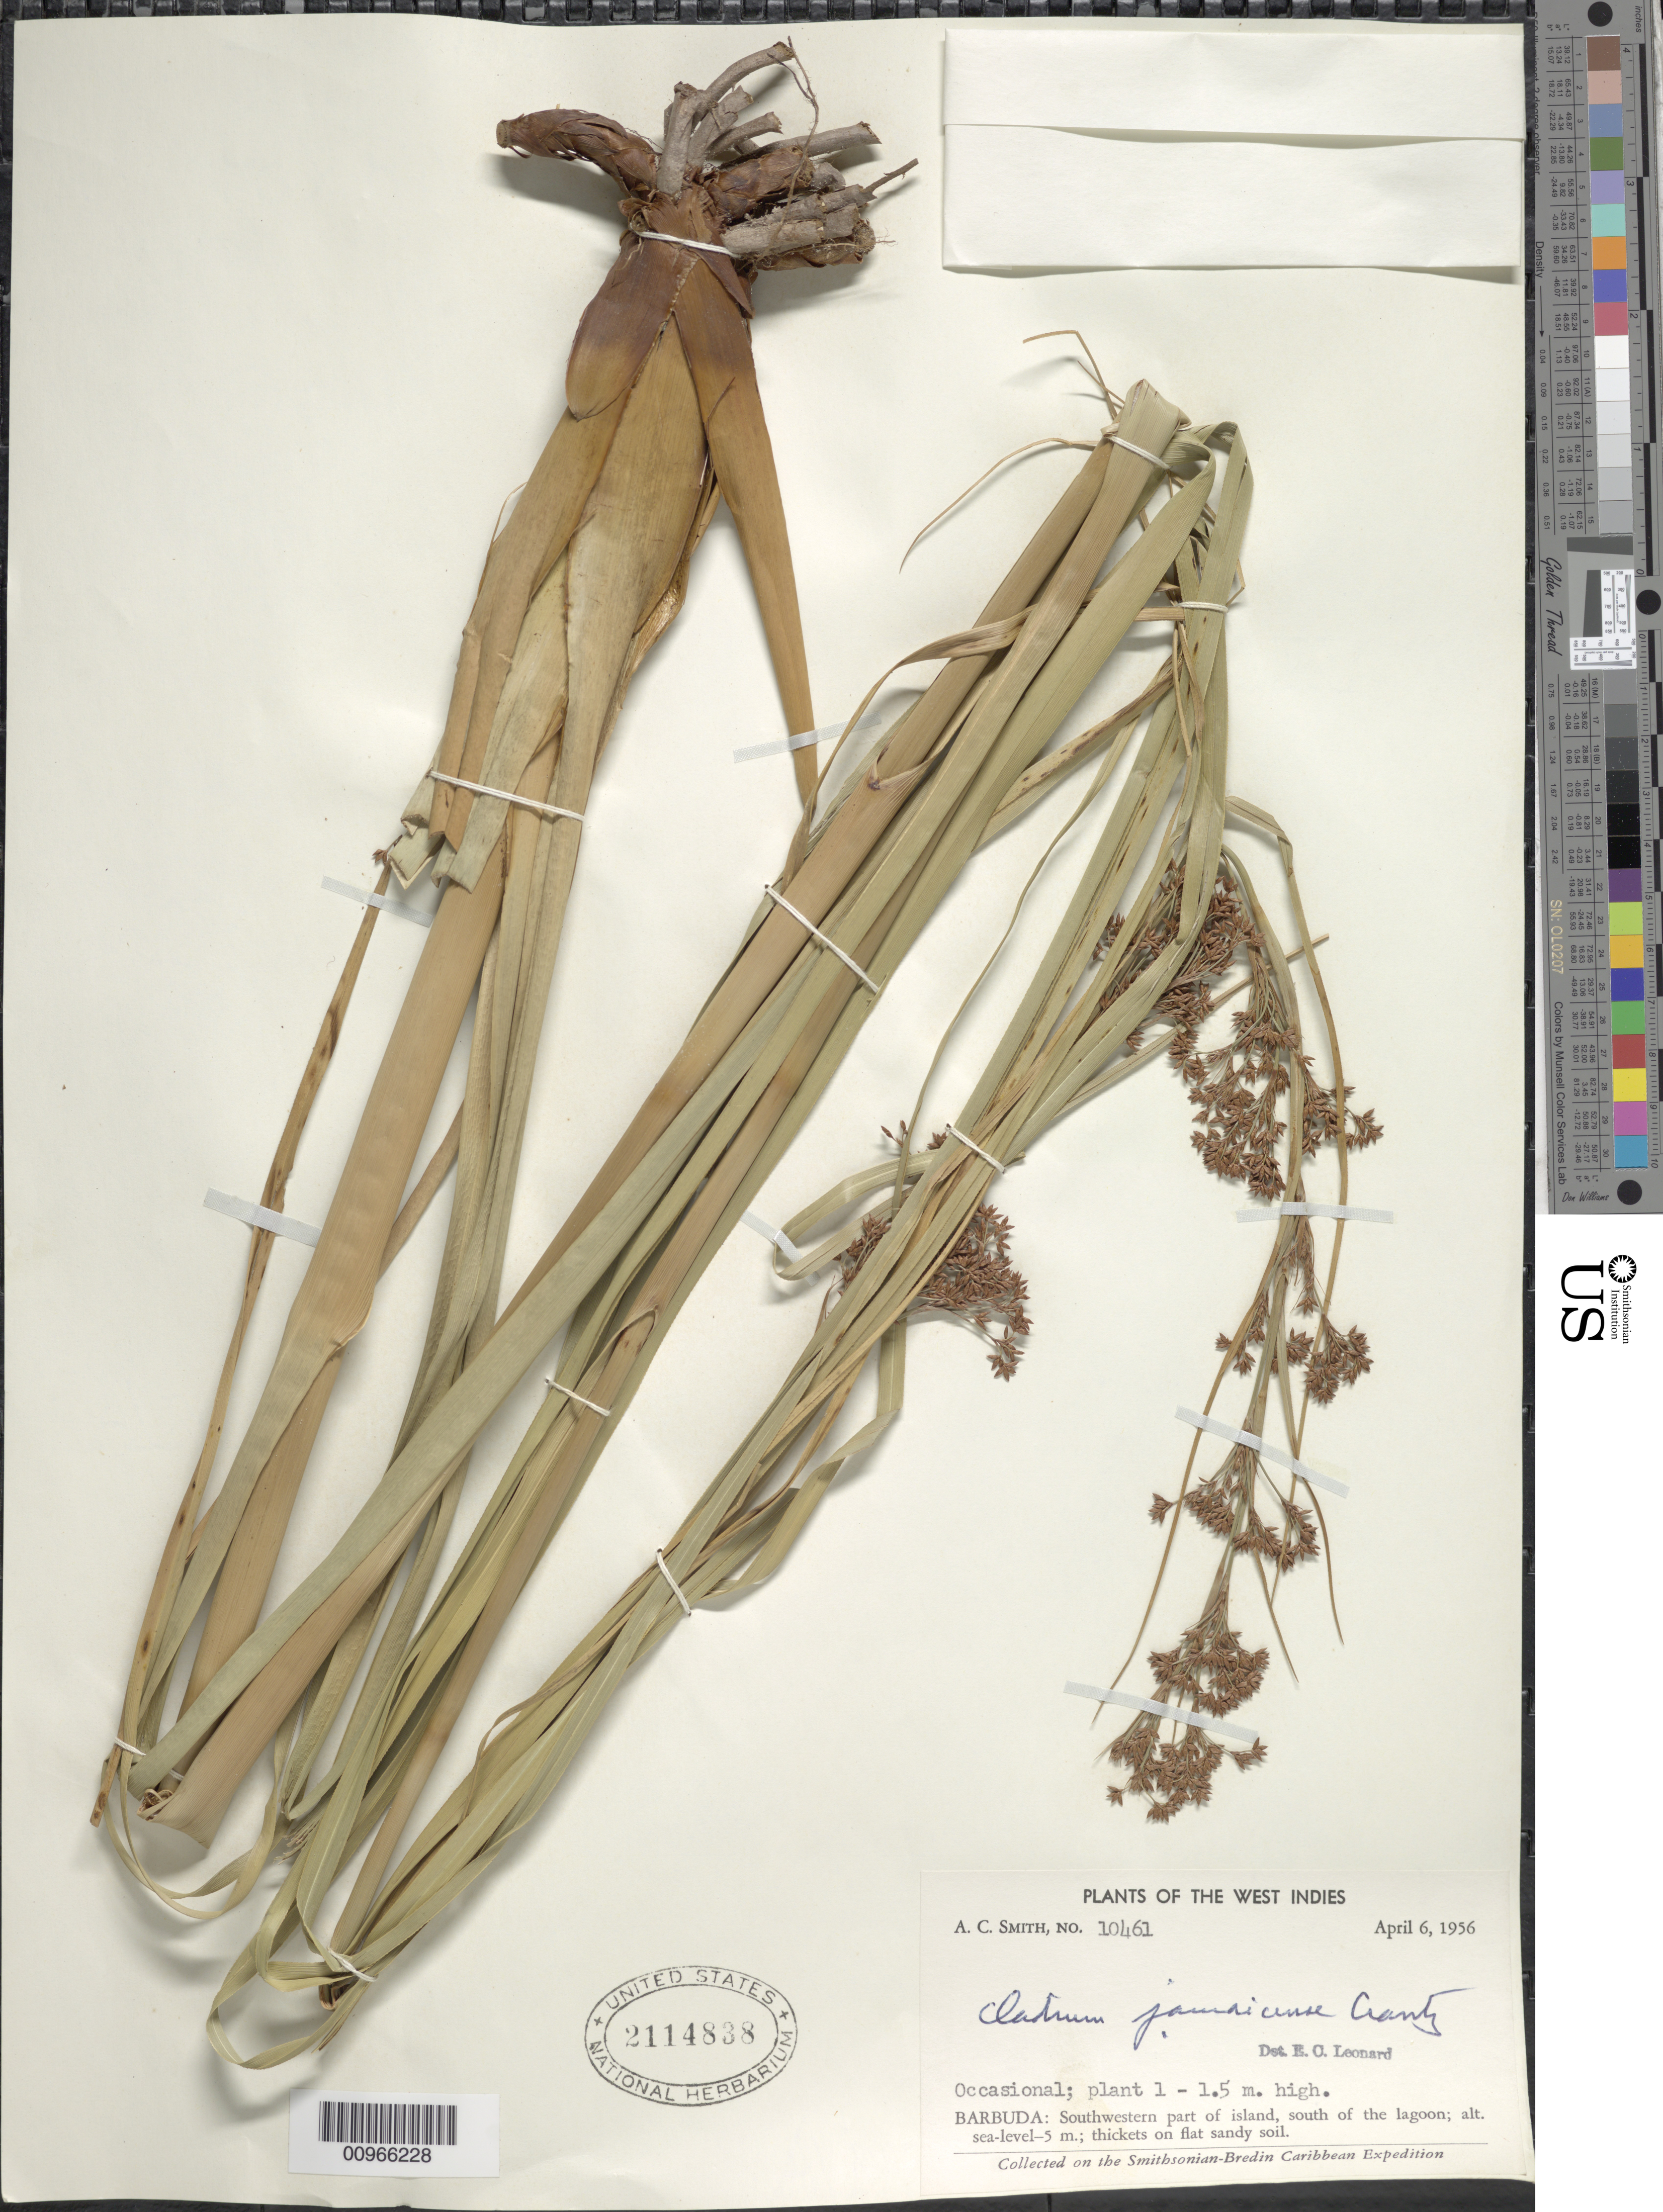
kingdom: Plantae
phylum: Tracheophyta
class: Liliopsida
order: Poales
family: Cyperaceae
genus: Cladium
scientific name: Cladium jamaicense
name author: Crantz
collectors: A. C. Smith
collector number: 10461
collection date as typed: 06 Apr 1956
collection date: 1956-04-06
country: Antigua and Barbuda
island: Barbuda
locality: Southern part of island, south of the lagoon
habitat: Thickets on flat sandy soil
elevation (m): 0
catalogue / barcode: US 2114838